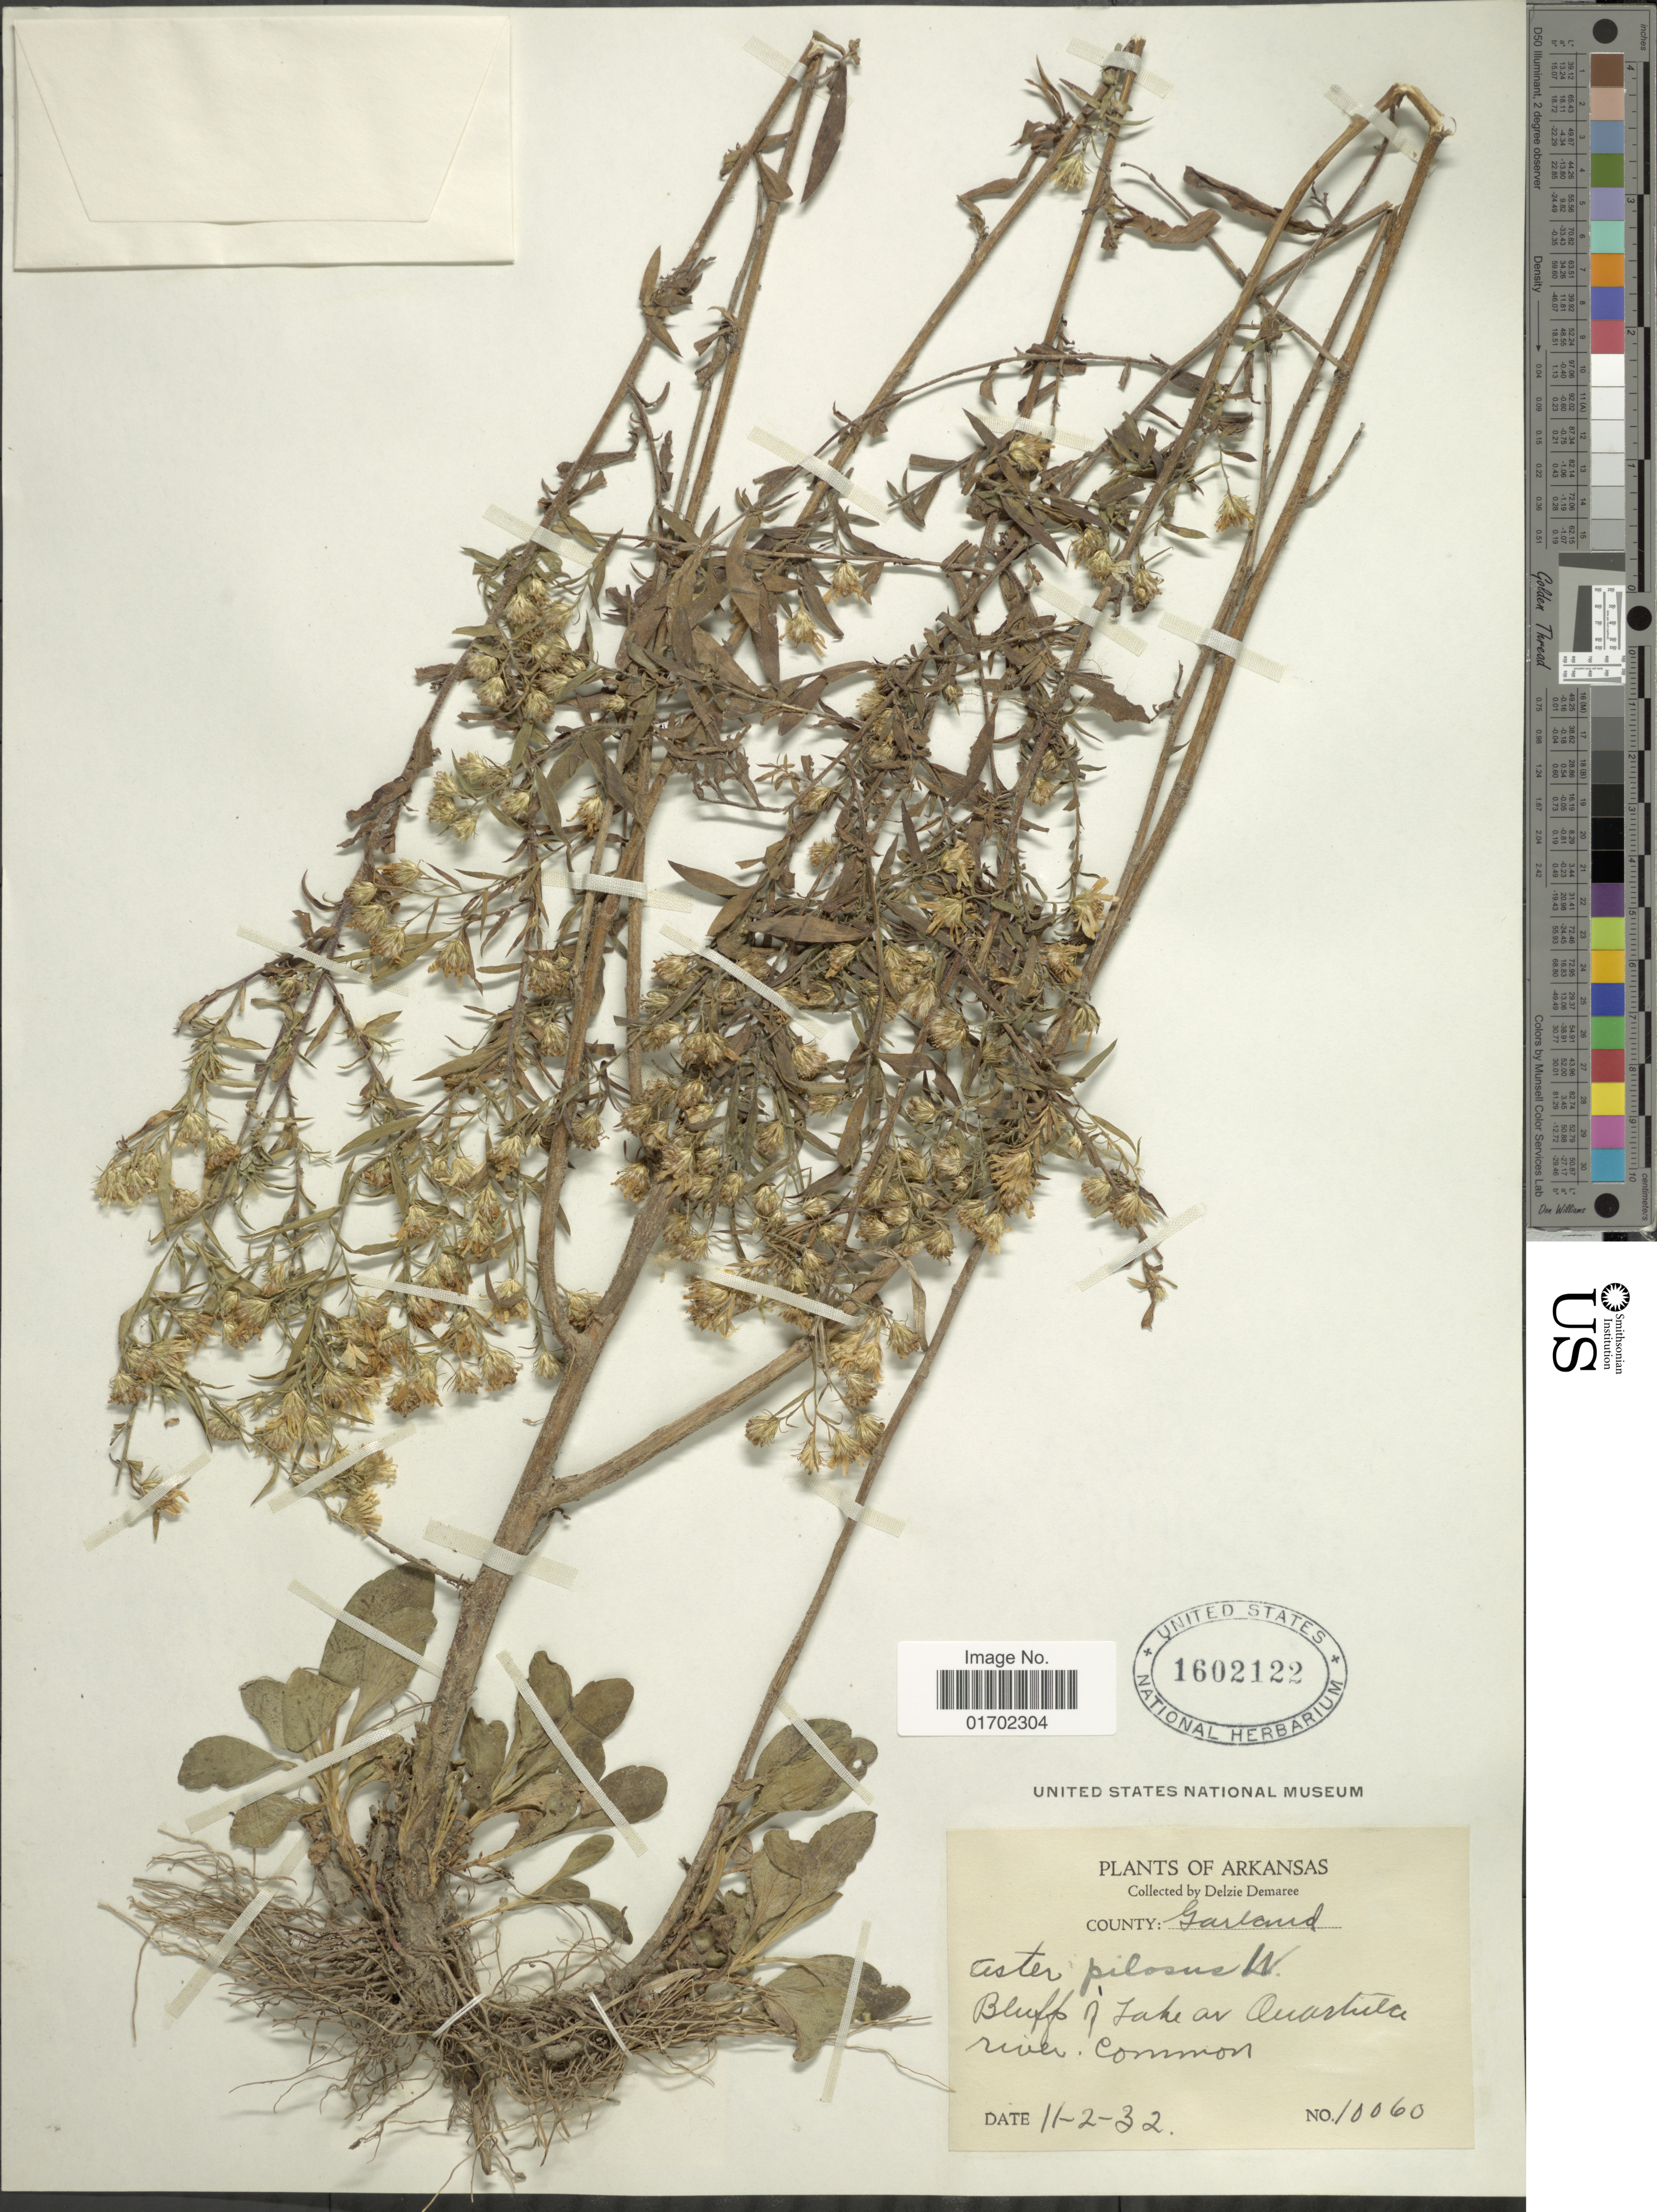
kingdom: Plantae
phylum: Tracheophyta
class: Magnoliopsida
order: Asterales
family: Asteraceae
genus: Symphyotrichum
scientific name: Symphyotrichum pilosum var. pilosum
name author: (Willd.) G.L. Nesom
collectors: D. Demaree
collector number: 10060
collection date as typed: Transcribed d/m/y: 2/11/32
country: United States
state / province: Arkansas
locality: County Garland, Lake on Ouachita River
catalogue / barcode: US 1602122